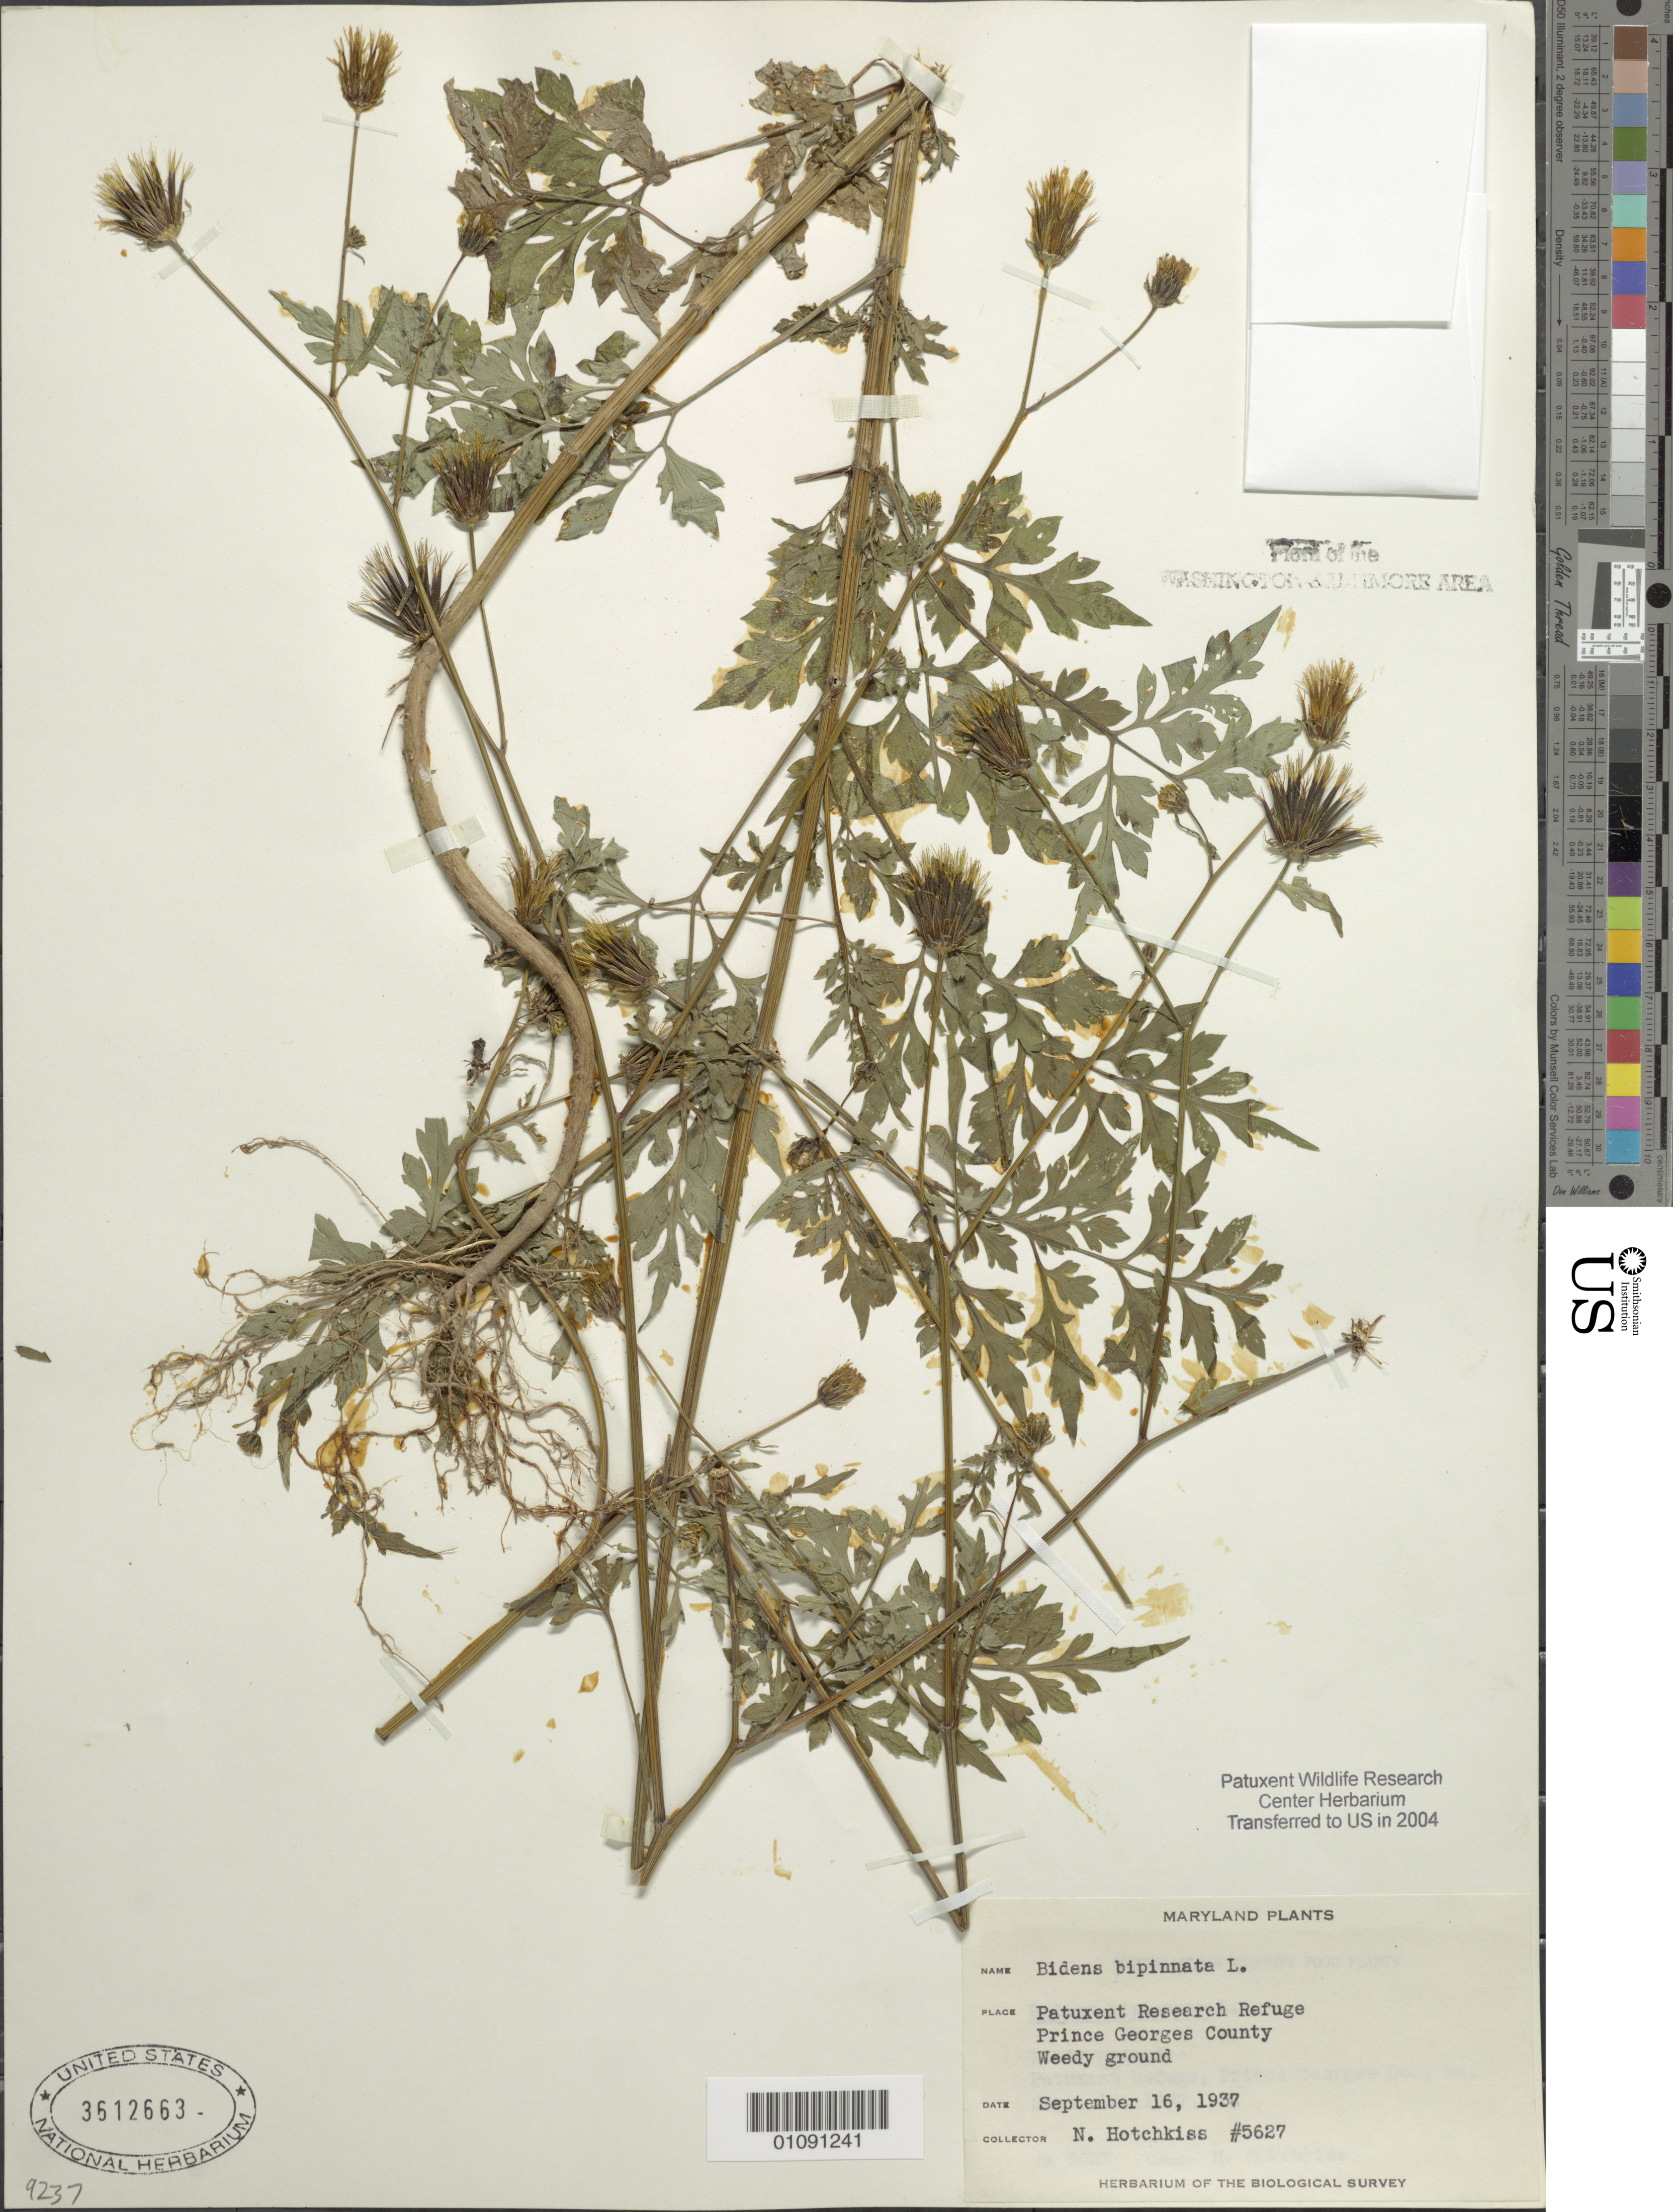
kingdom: Plantae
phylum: Tracheophyta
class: Magnoliopsida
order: Asterales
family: Asteraceae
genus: Bidens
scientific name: Bidens bipinnata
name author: L.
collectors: N. Hotchkiss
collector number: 5627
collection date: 1937-09-16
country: United States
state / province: Maryland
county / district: Prince George's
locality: Patuxent Wildlife Refuge.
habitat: Weedy ground.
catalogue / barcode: US 3612663